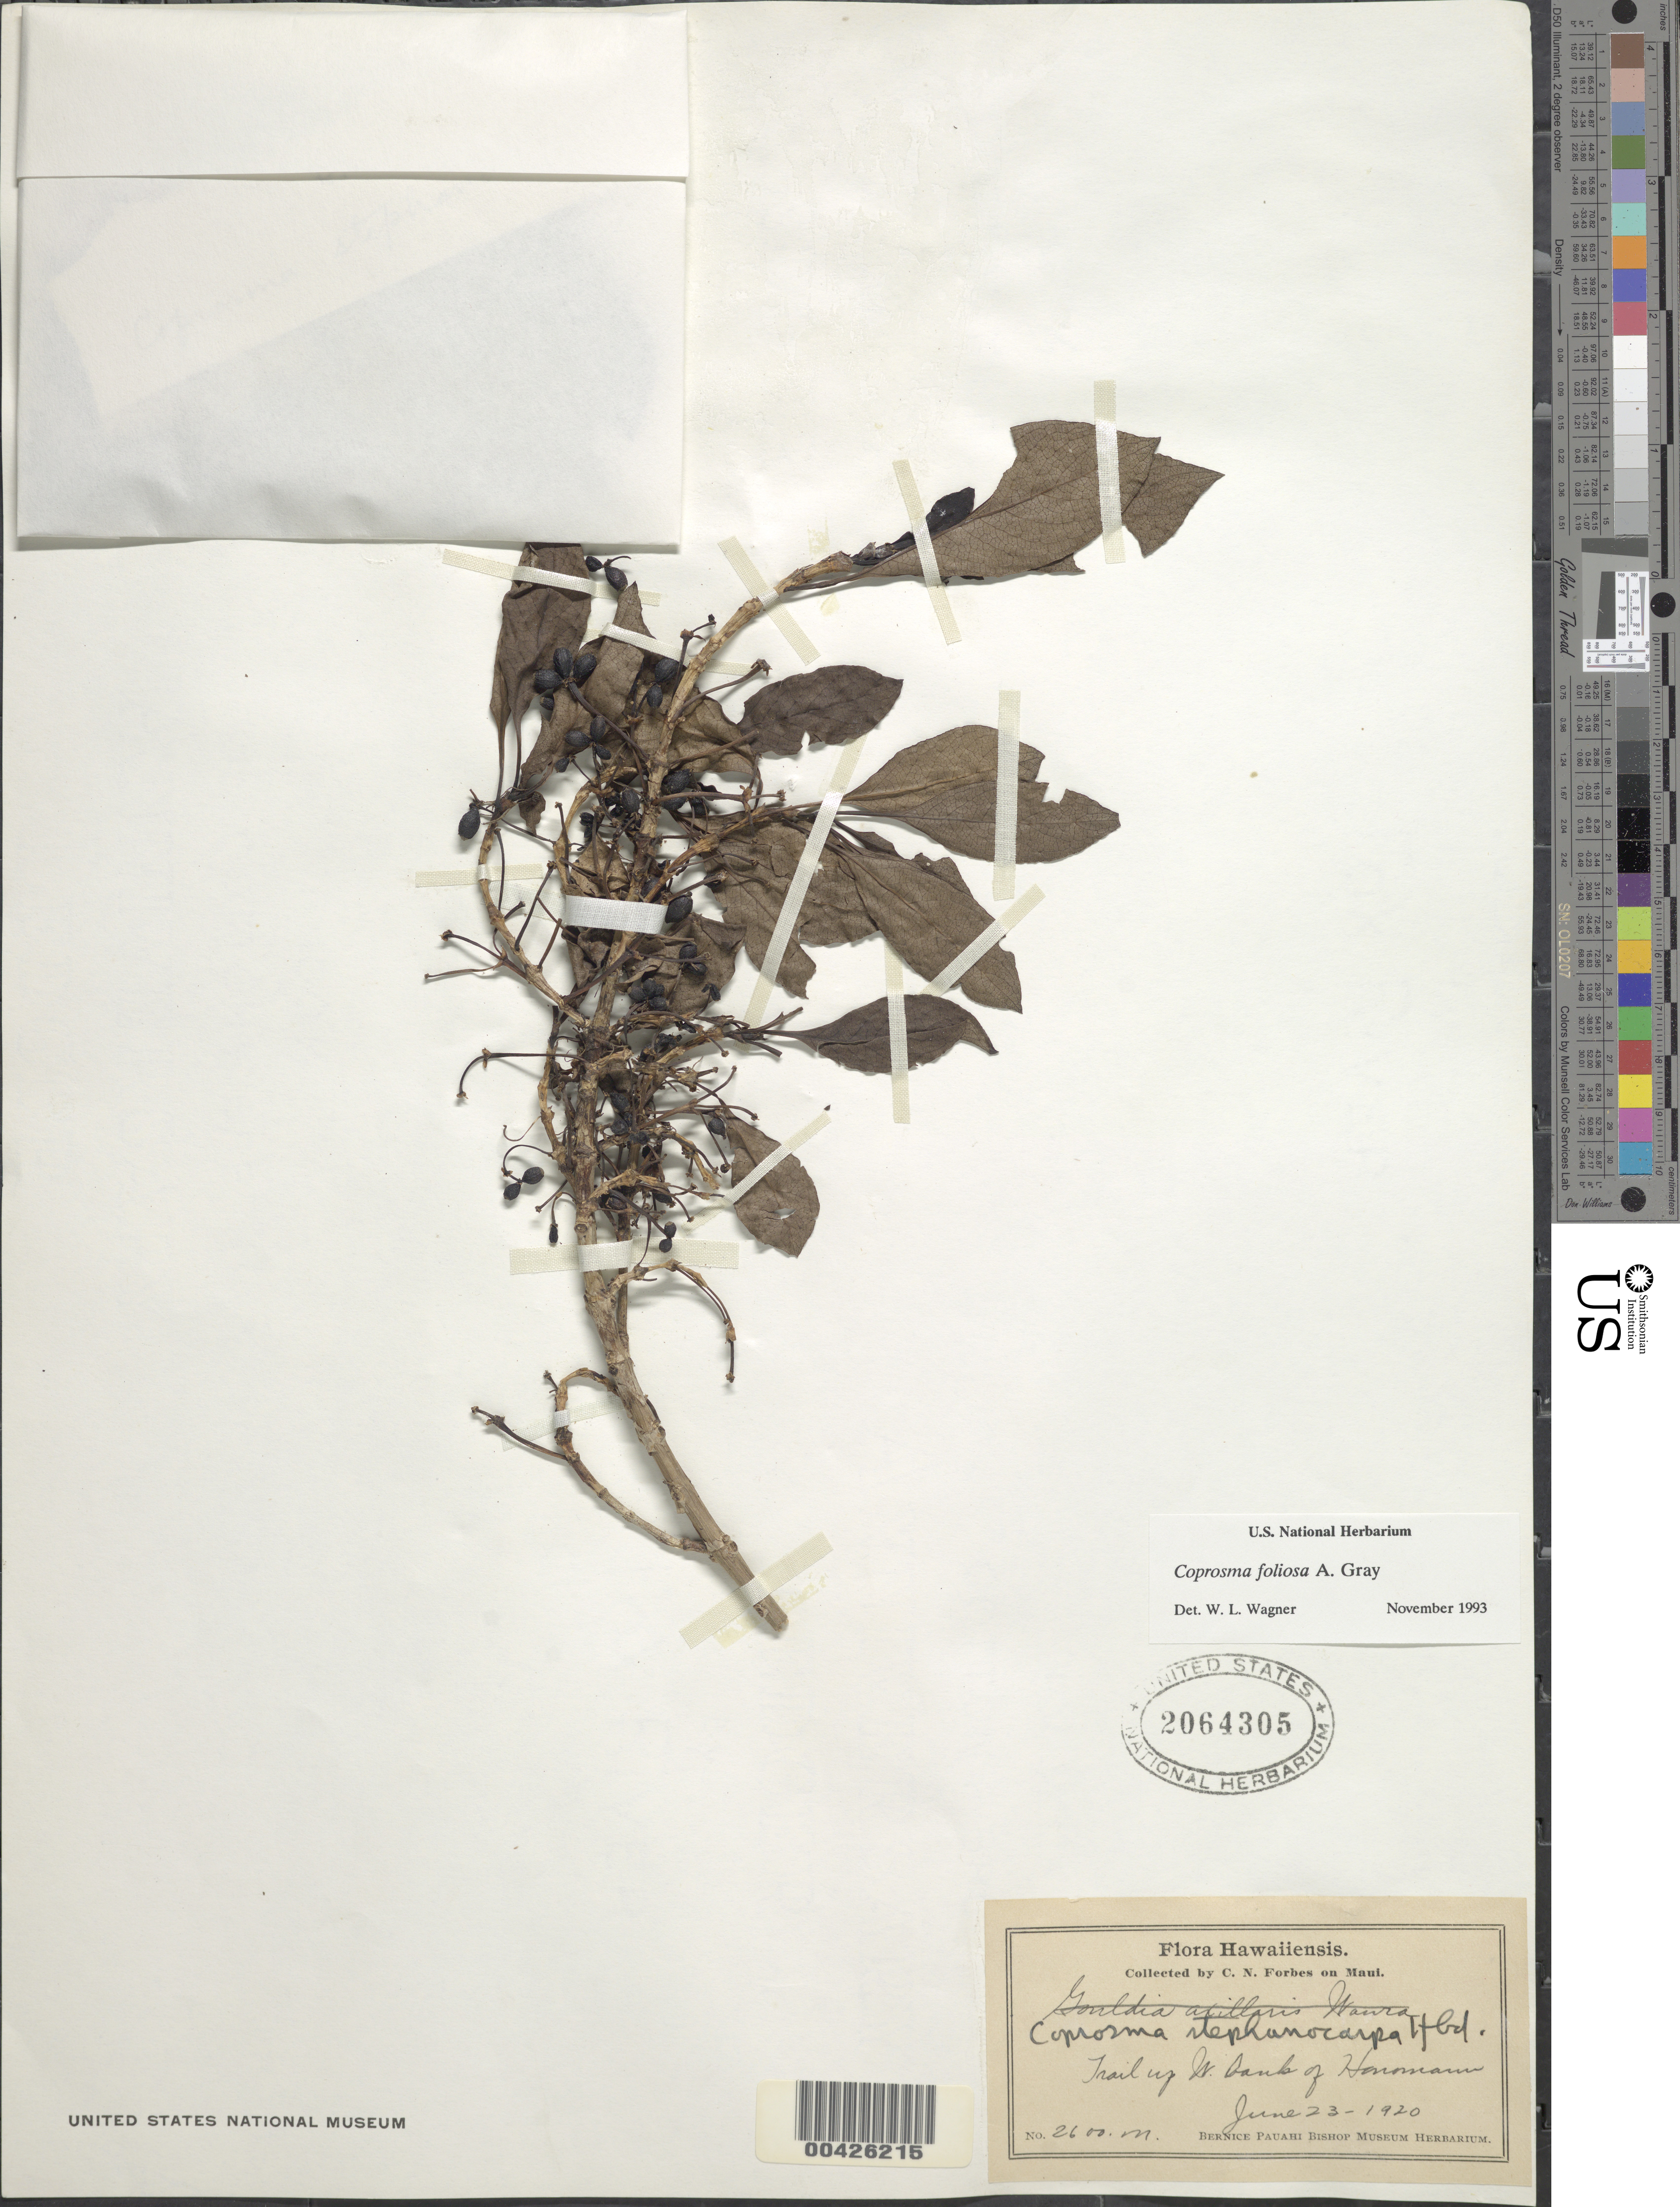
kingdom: Plantae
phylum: Tracheophyta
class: Magnoliopsida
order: Gentianales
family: Rubiaceae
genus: Coprosma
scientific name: Coprosma foliosa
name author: A. Gray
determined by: Wagner, W. L., (BOT), Smithsonian Institution - National Museum of Natural History (UNITED STATES)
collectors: C. N. Forbes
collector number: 2600.M.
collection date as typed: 23 Jun 1920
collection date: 1920-06-23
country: United States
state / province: Hawaii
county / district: Maui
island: Maui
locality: Trail up W bank of Honomau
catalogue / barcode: US 2064305